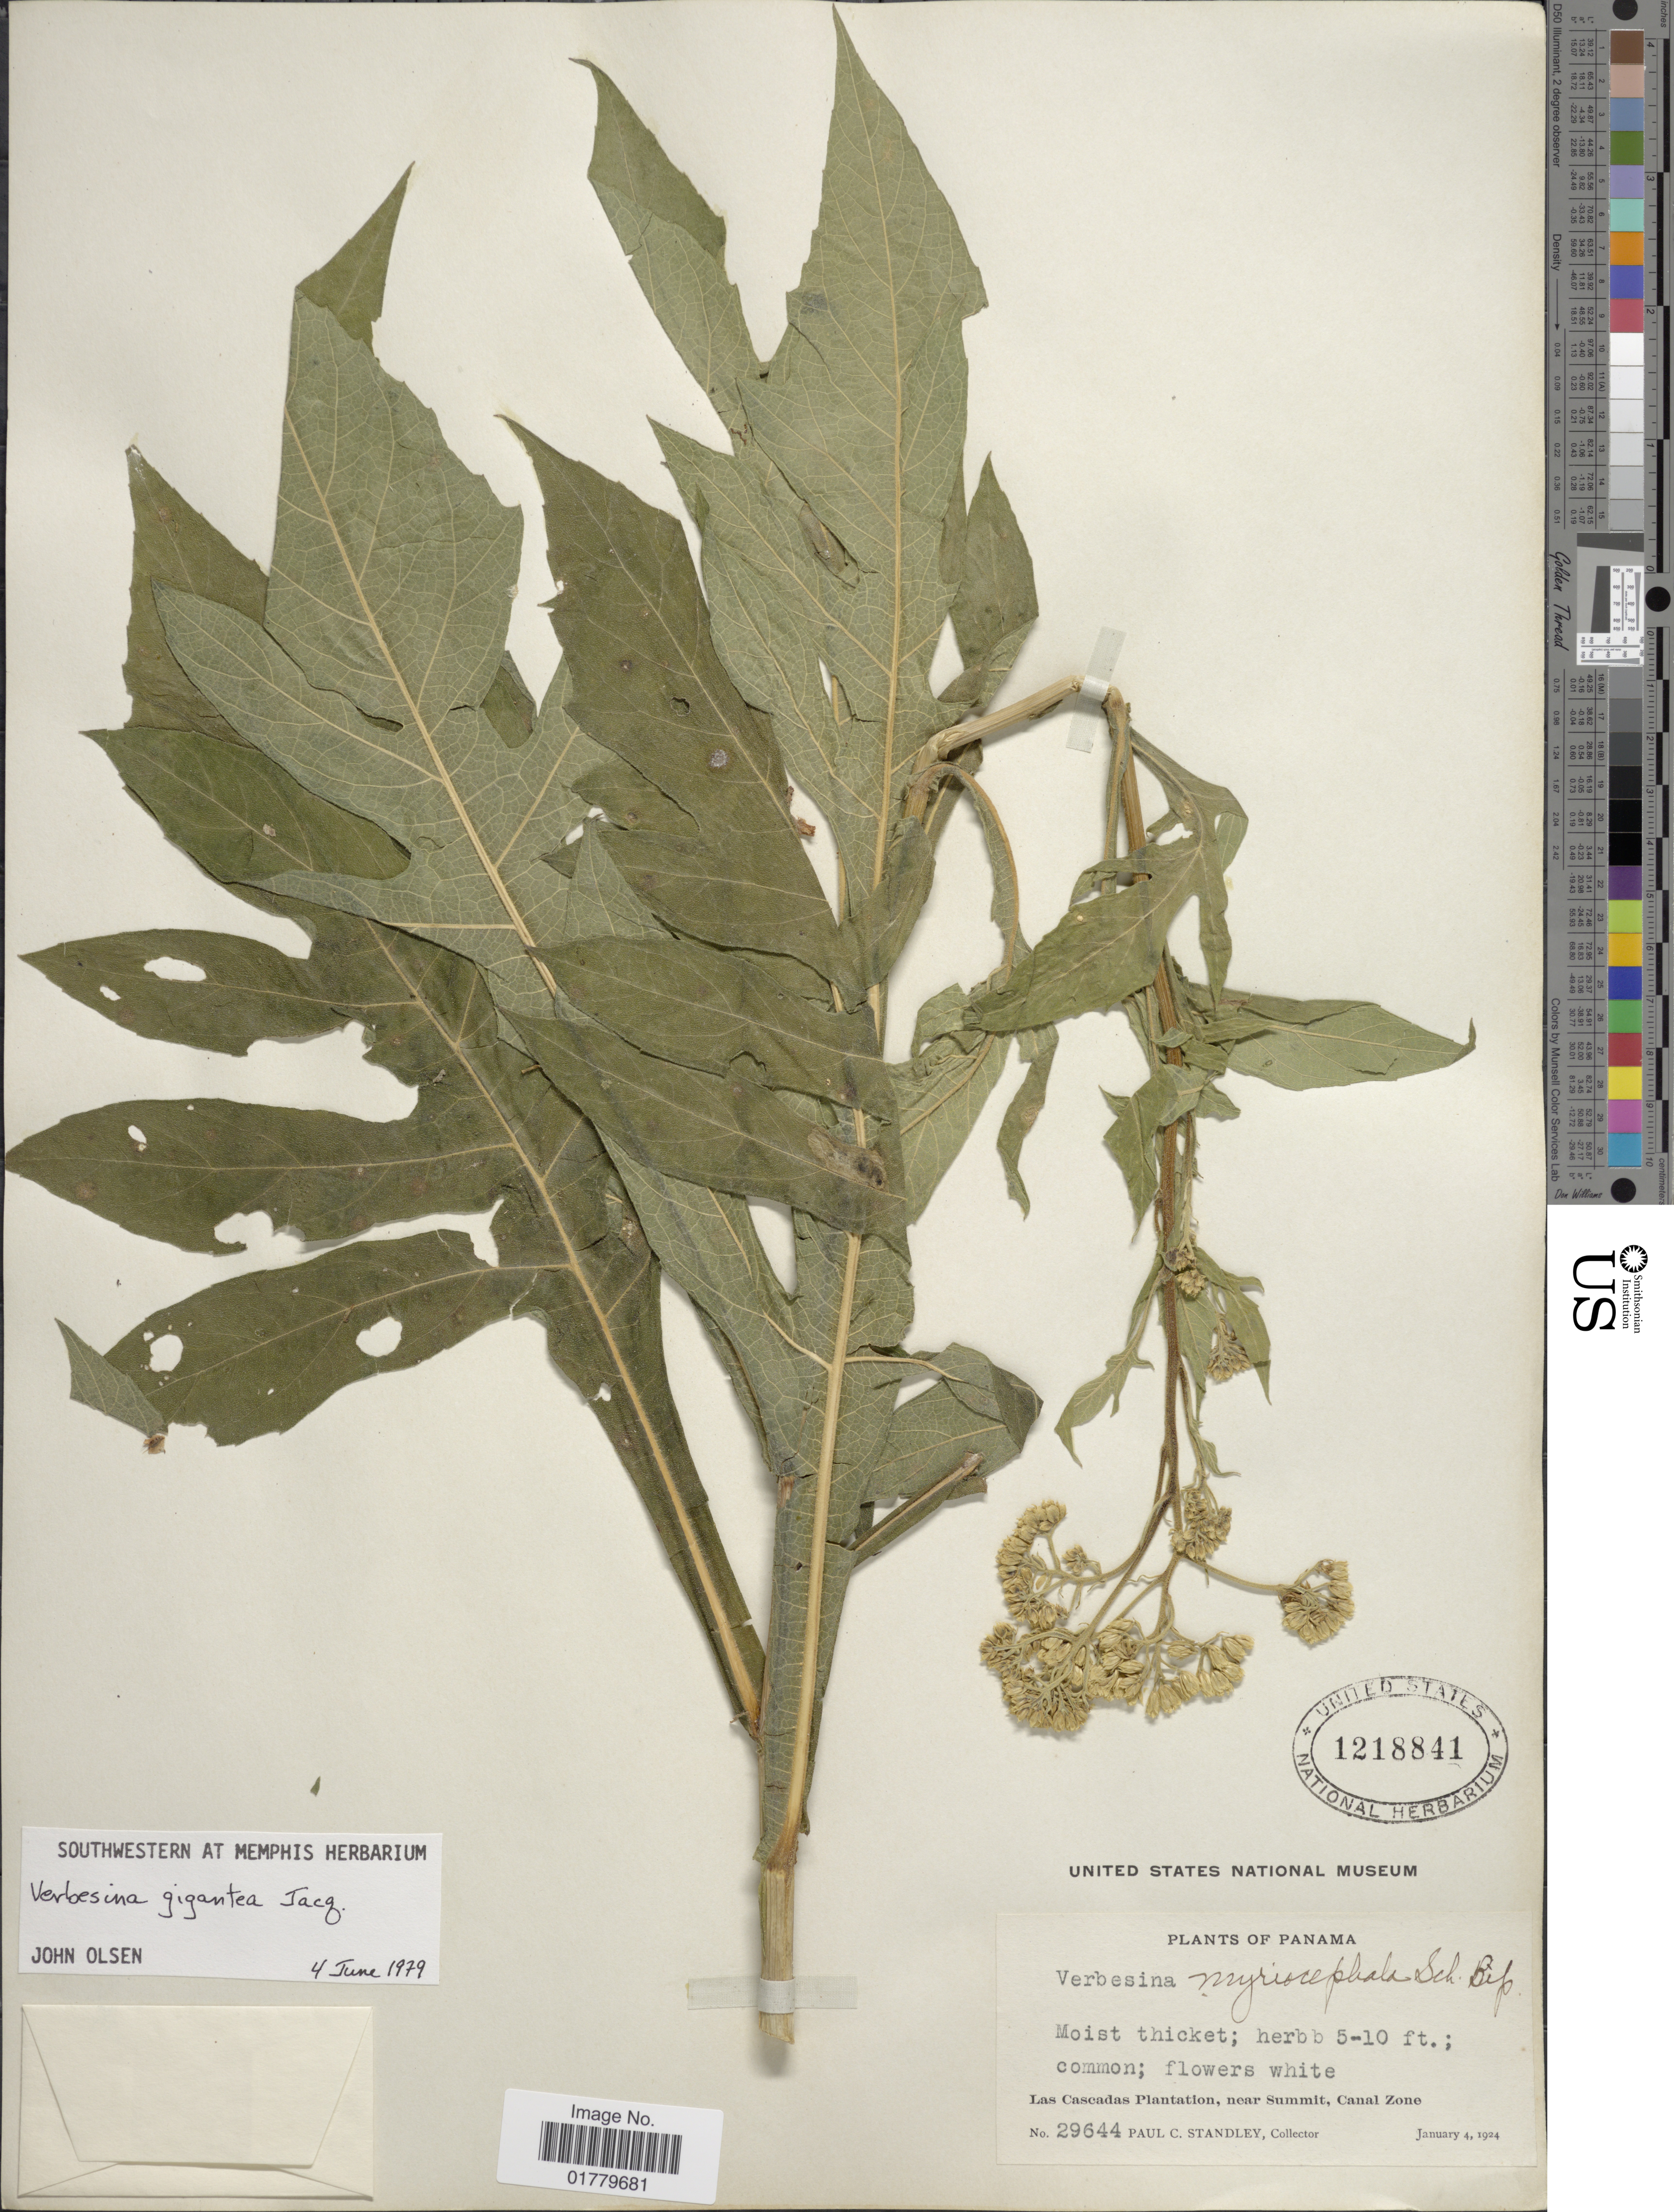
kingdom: Plantae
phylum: Tracheophyta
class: Magnoliopsida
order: Asterales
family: Asteraceae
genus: Verbesina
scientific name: Verbesina gigantea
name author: Jacq.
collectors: P. C. Standley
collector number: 29644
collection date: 1924-01-04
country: Panama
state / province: Colón / Panamá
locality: Las Cascadas Plantation, near Summit, Canal Zone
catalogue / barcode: US 1218841